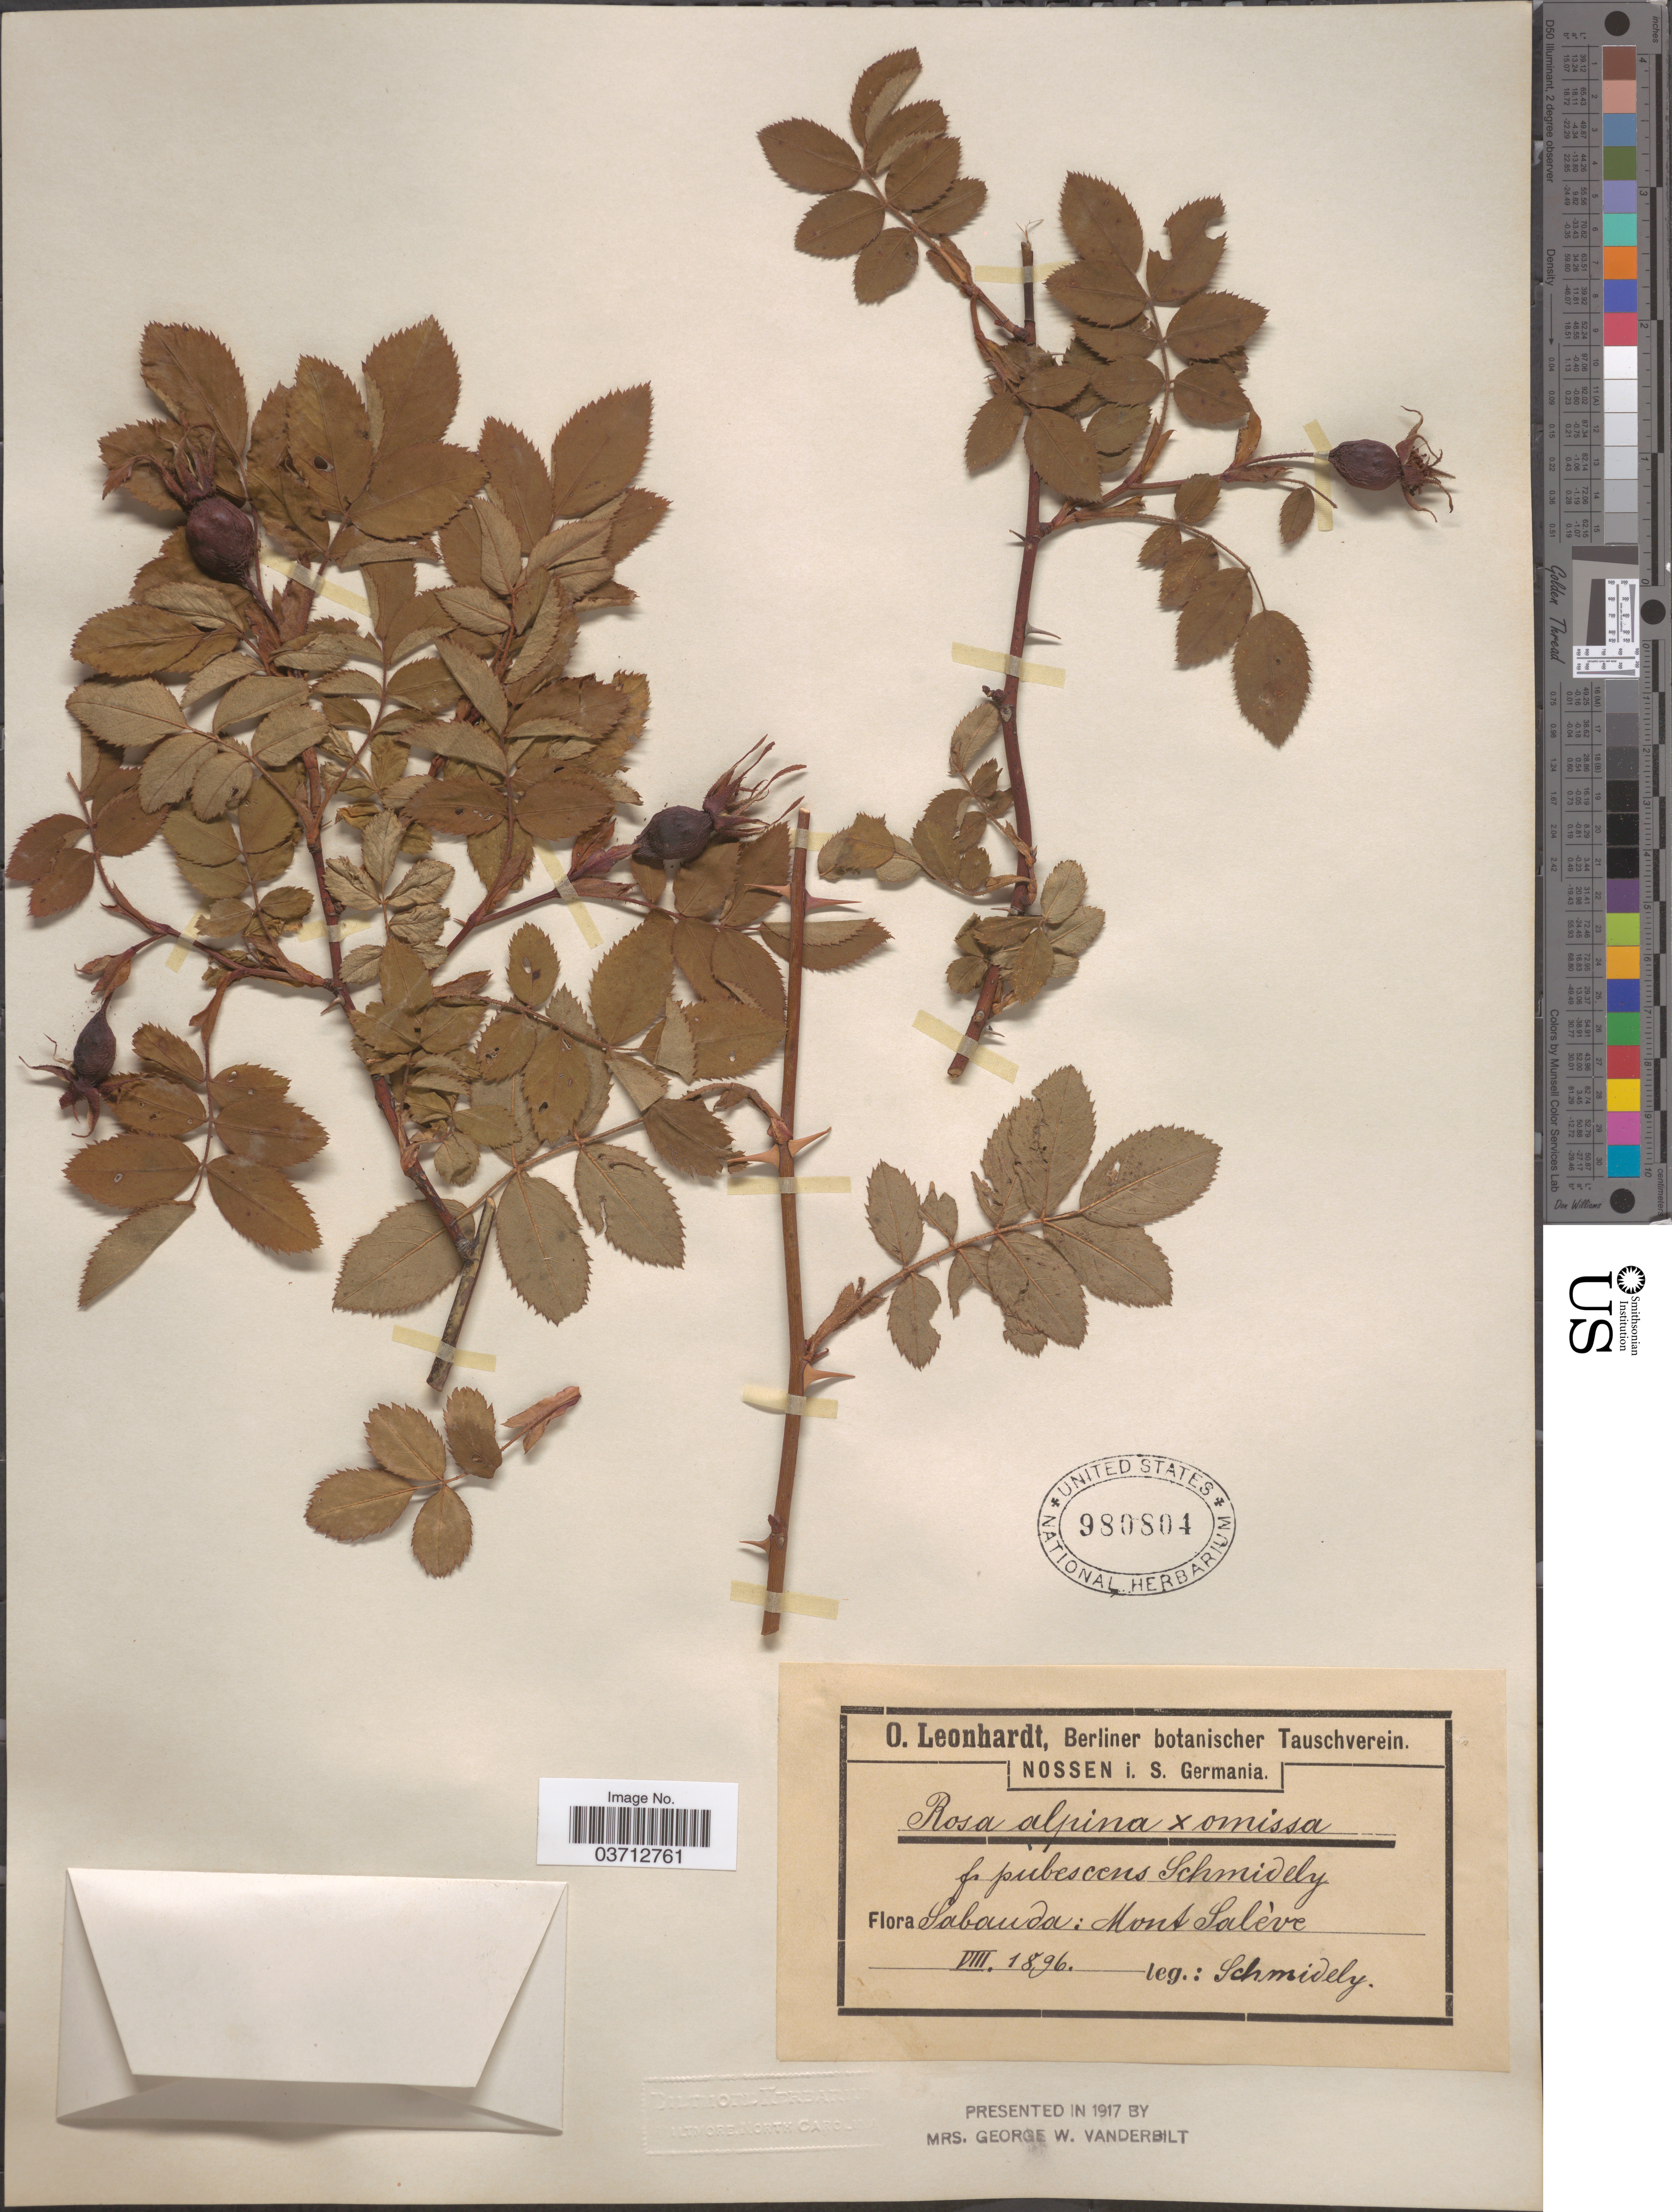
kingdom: Plantae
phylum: Tracheophyta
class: Magnoliopsida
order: Rosales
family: Rosaceae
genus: Rosa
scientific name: Rosa alpina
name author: L.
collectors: Schmidely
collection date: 1896-08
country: France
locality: Sabauda: Mont Salève.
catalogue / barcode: US 980804